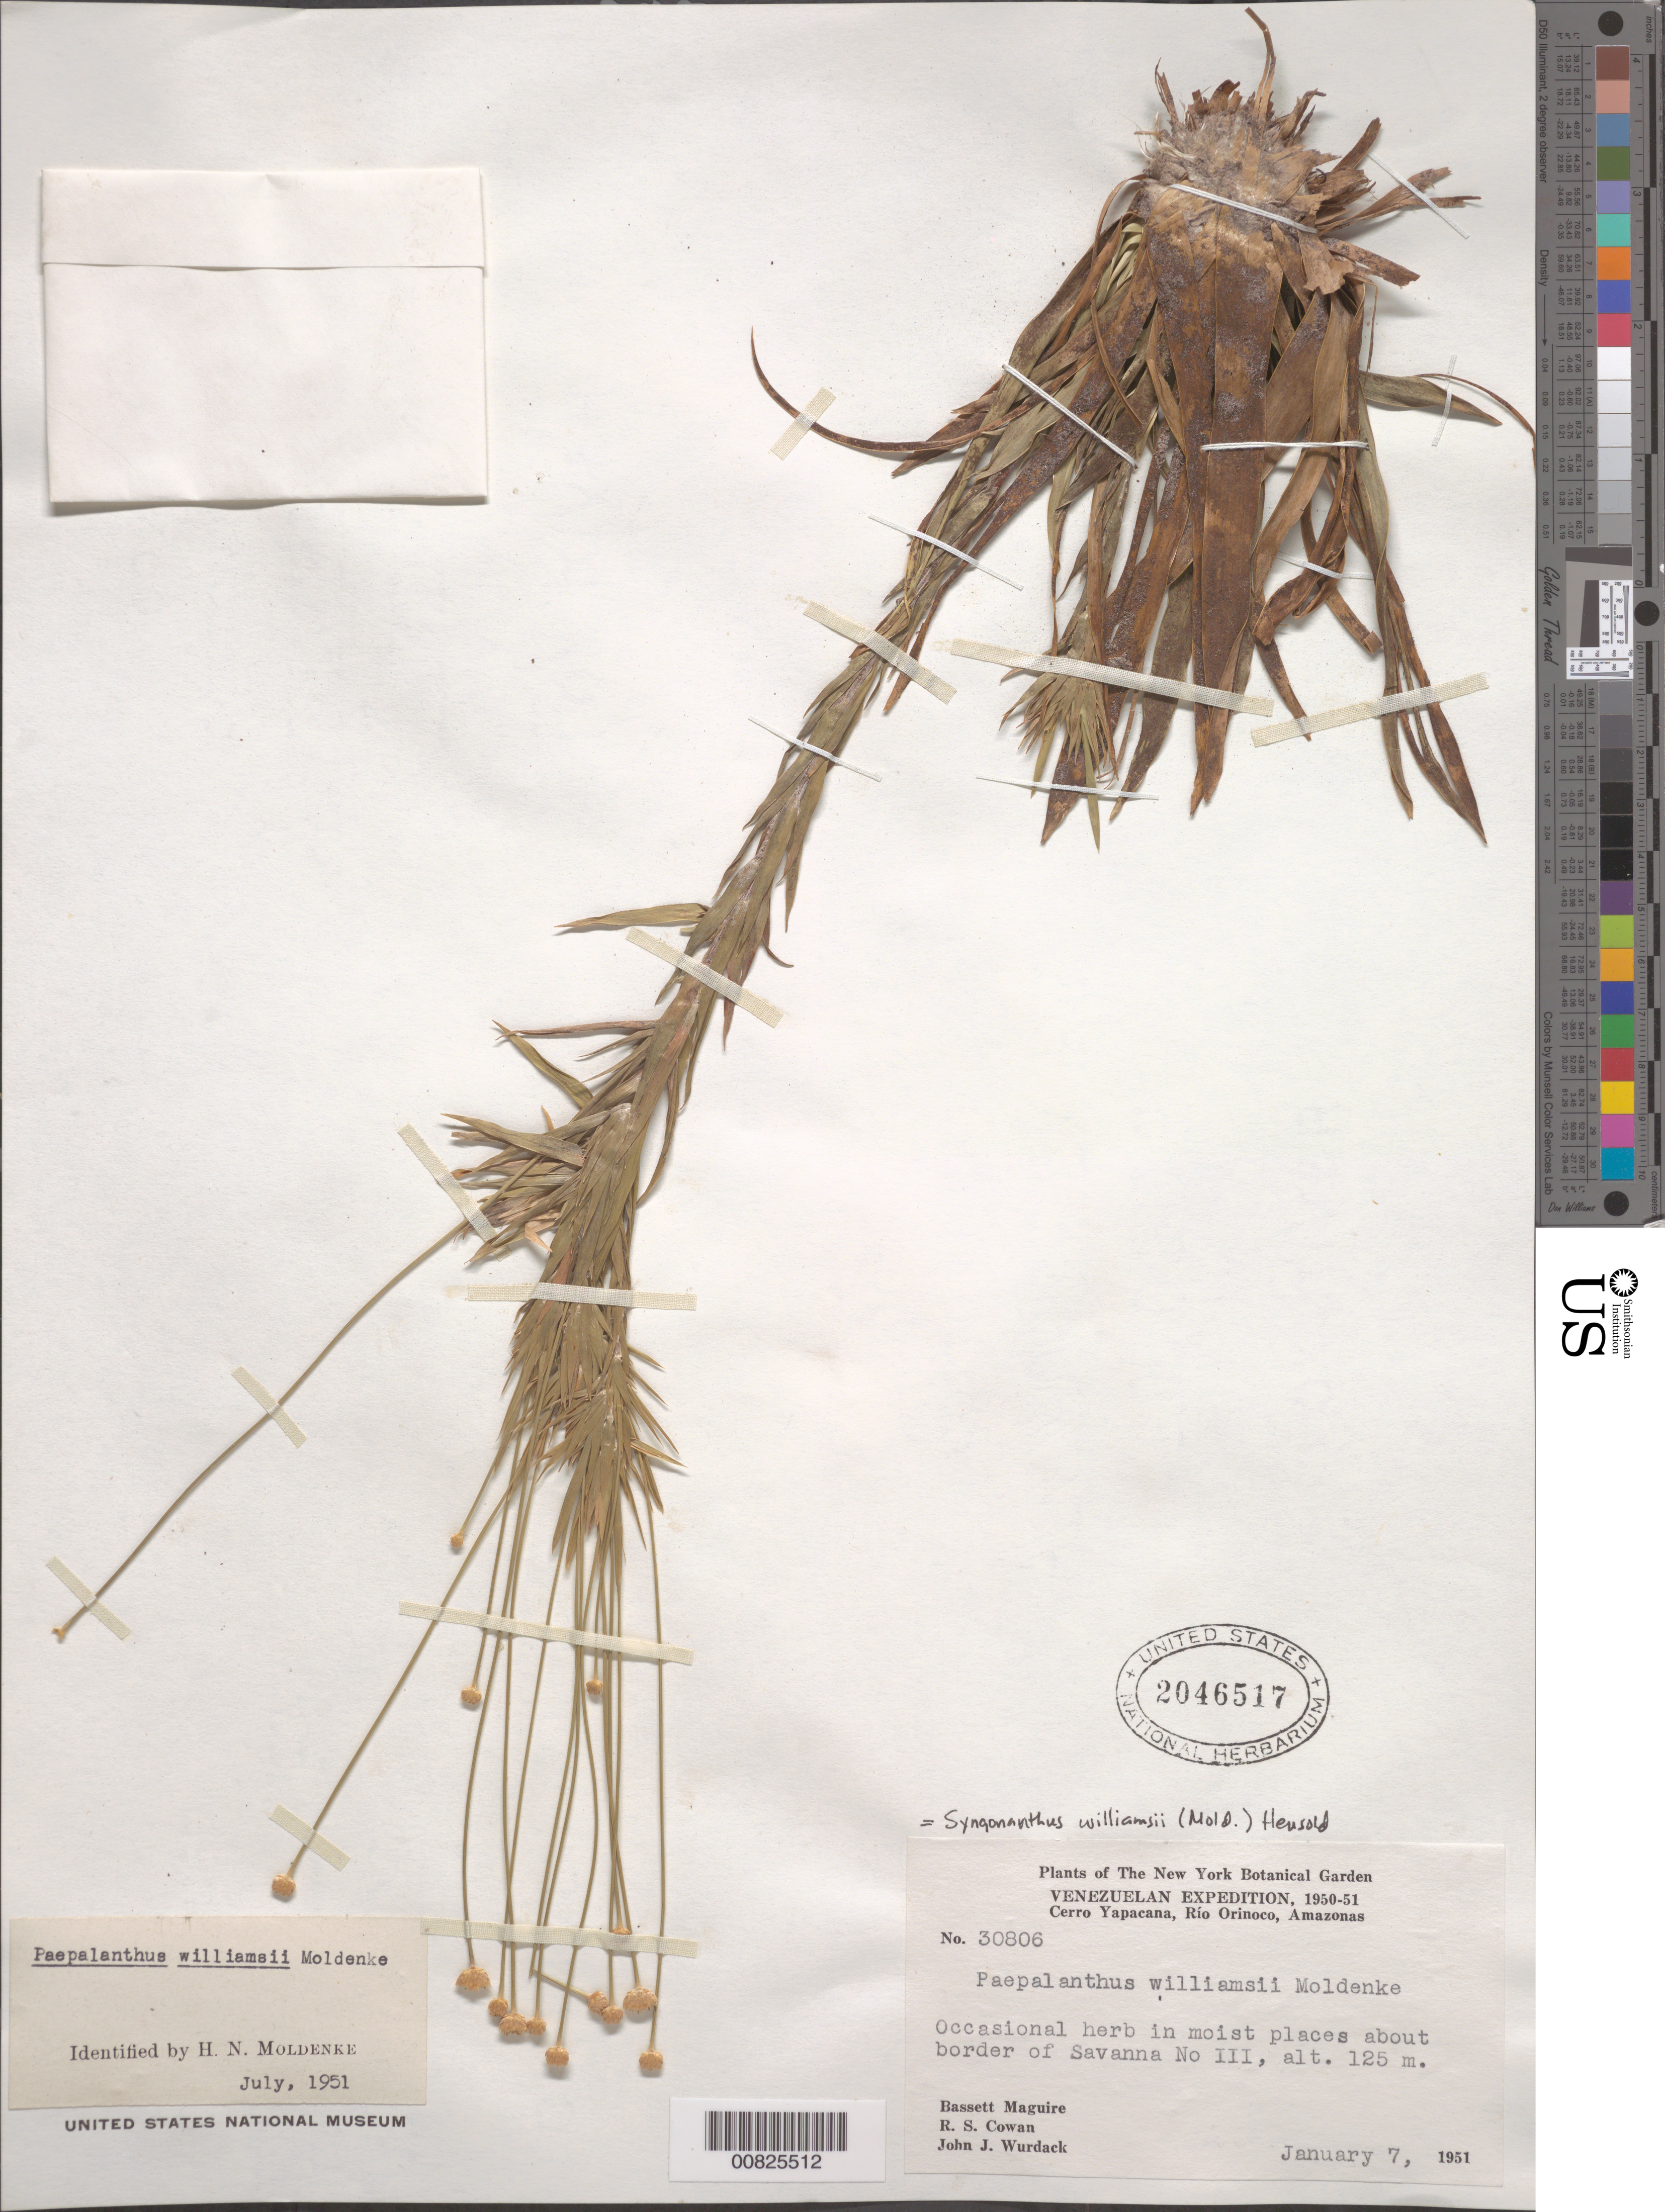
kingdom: Plantae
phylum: Tracheophyta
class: Liliopsida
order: Poales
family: Eriocaulaceae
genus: Syngonanthus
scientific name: Syngonanthus williamsii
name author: (Moldenke) Hensold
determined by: Moldenke, H. N.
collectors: B. Maguire, R. S. Cowan & J. J. Wurdack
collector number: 30806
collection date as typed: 7-Jan-51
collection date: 1951-01-07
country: Venezuela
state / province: Amazonas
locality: Cerro Yapacána, Río Orinoco; savanna No. 3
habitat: Edge of savanna, in moist places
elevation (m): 125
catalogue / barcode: US 2046517